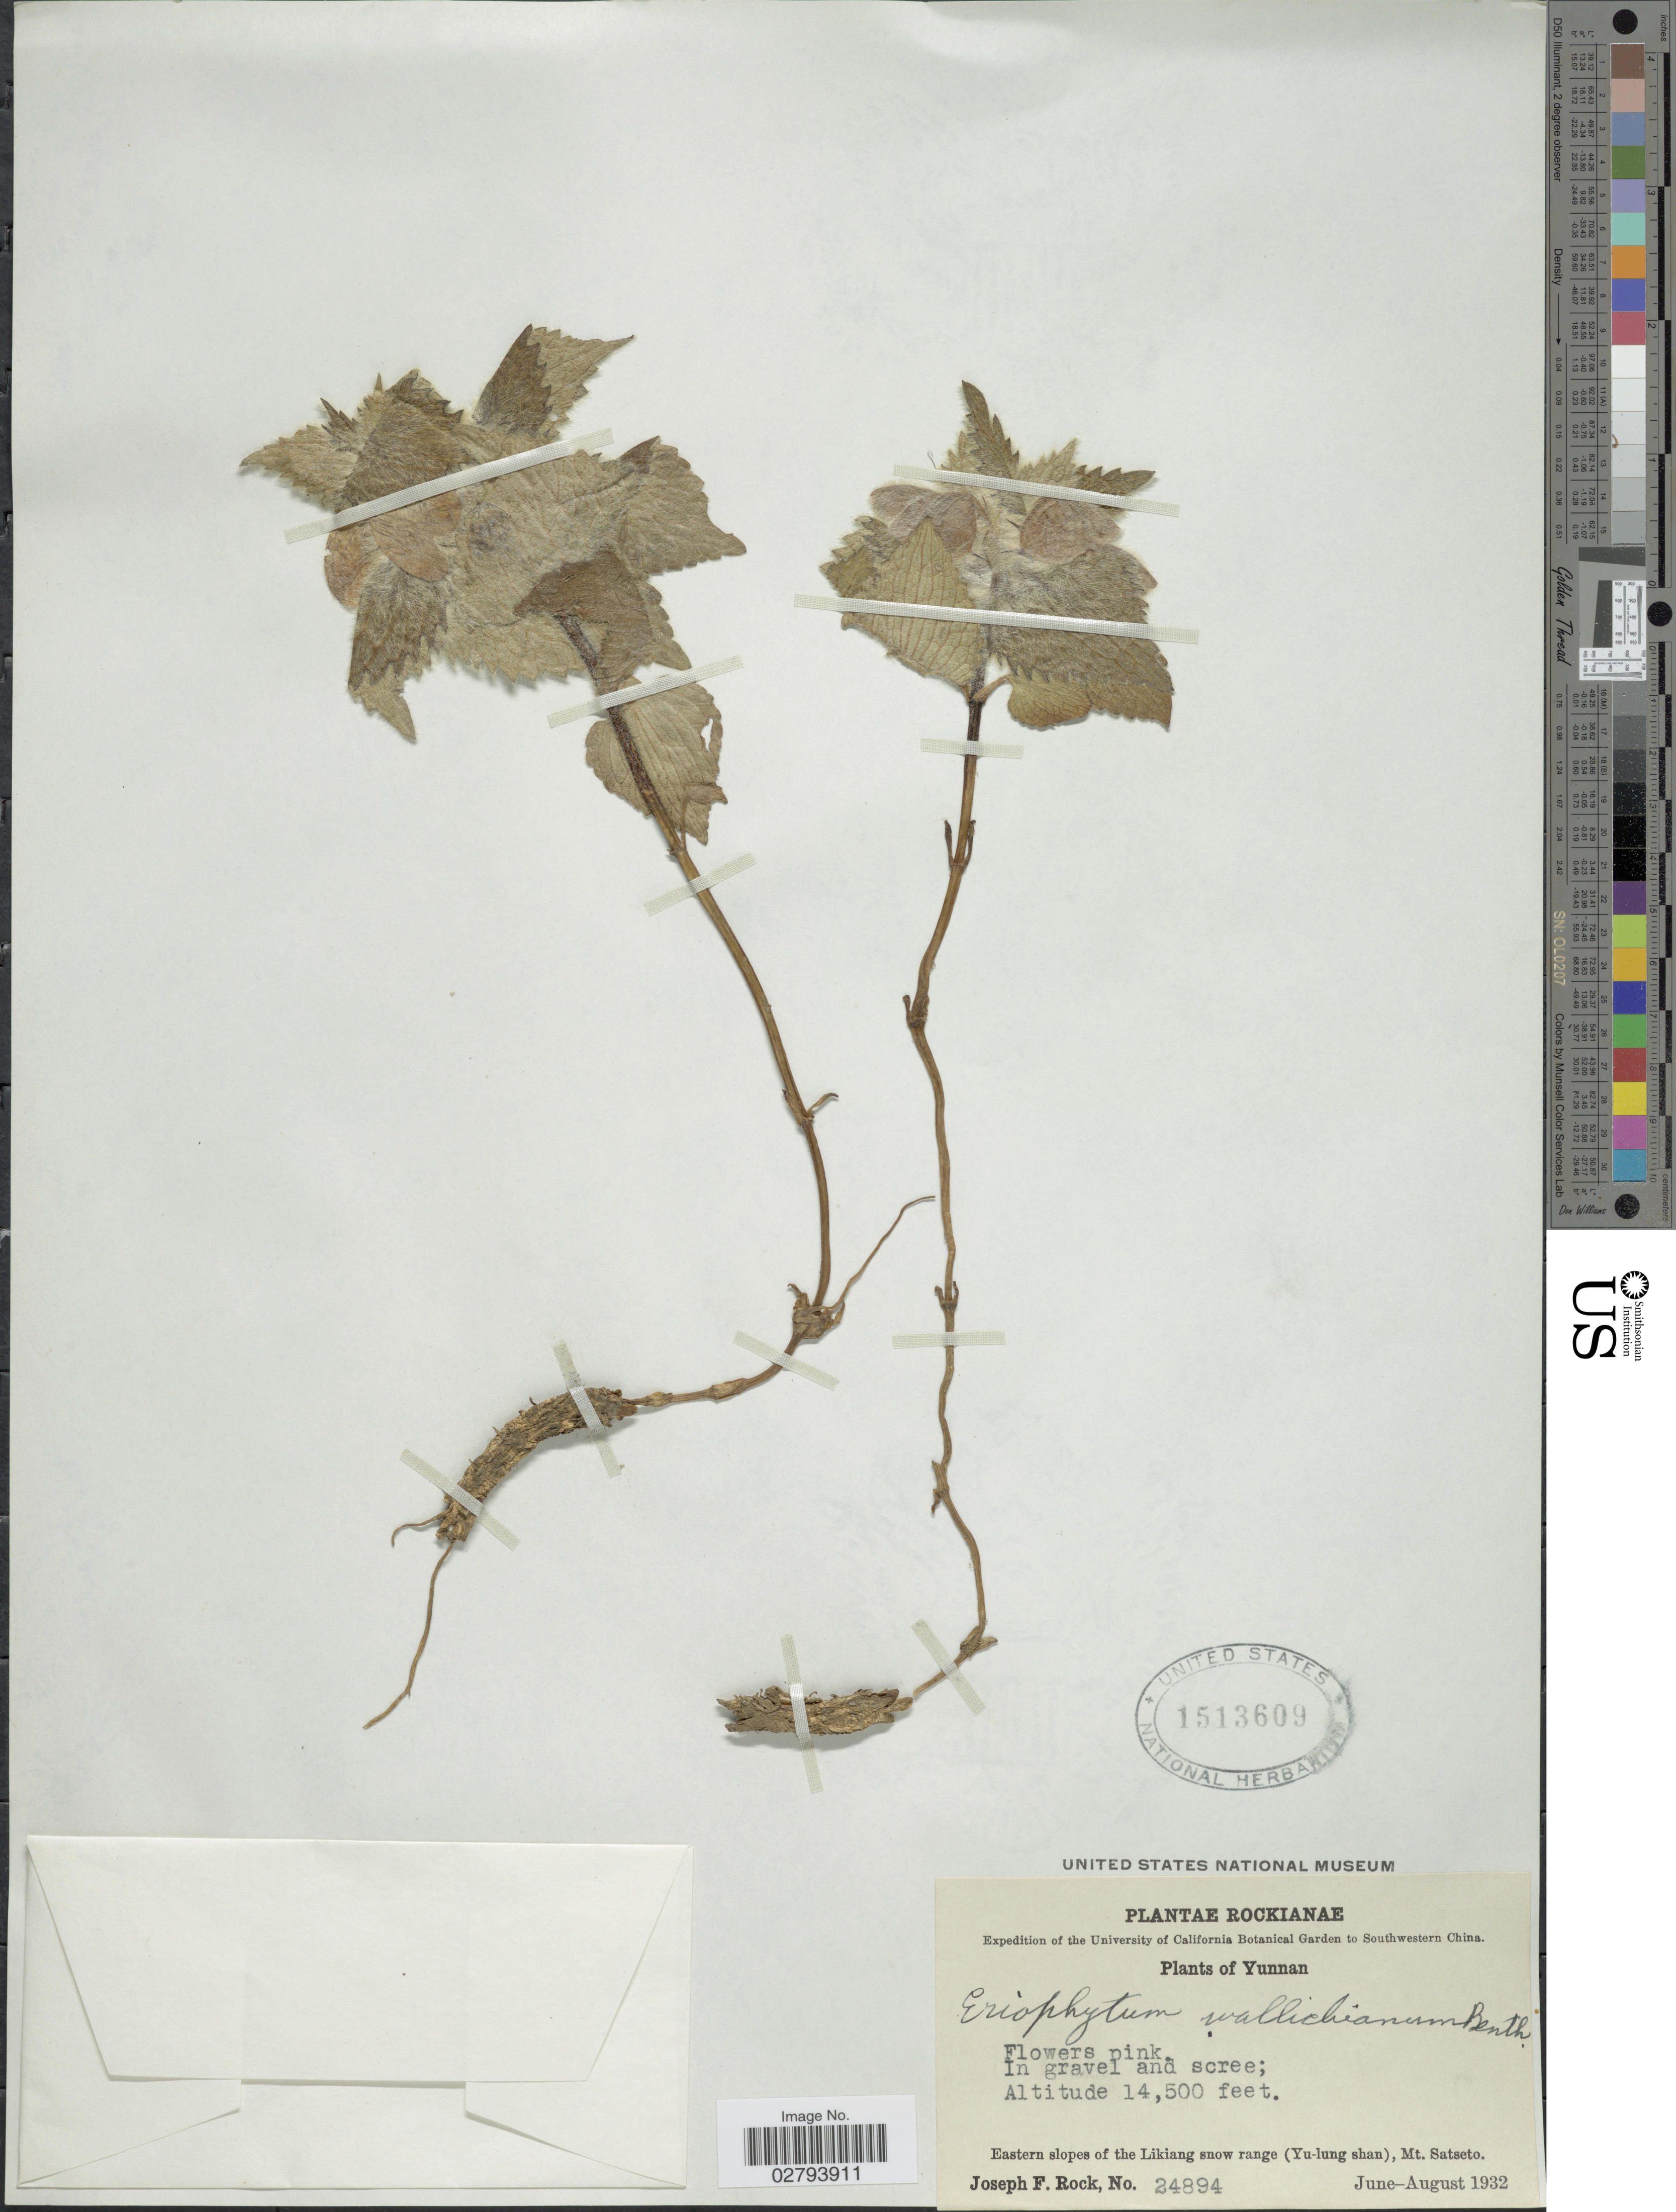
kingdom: Plantae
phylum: Tracheophyta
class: Magnoliopsida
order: Lamiales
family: Lamiaceae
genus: Eriophyton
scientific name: Eriophyton wallichianum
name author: Hook. f.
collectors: J. F. Rock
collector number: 24894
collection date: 1932-06/1932-08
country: China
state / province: Yunnan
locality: Eastern slopes of the Likiang snow range (Yu-lung shan), Mt. Satseto. Southwestern China.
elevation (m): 4420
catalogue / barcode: US 1513609